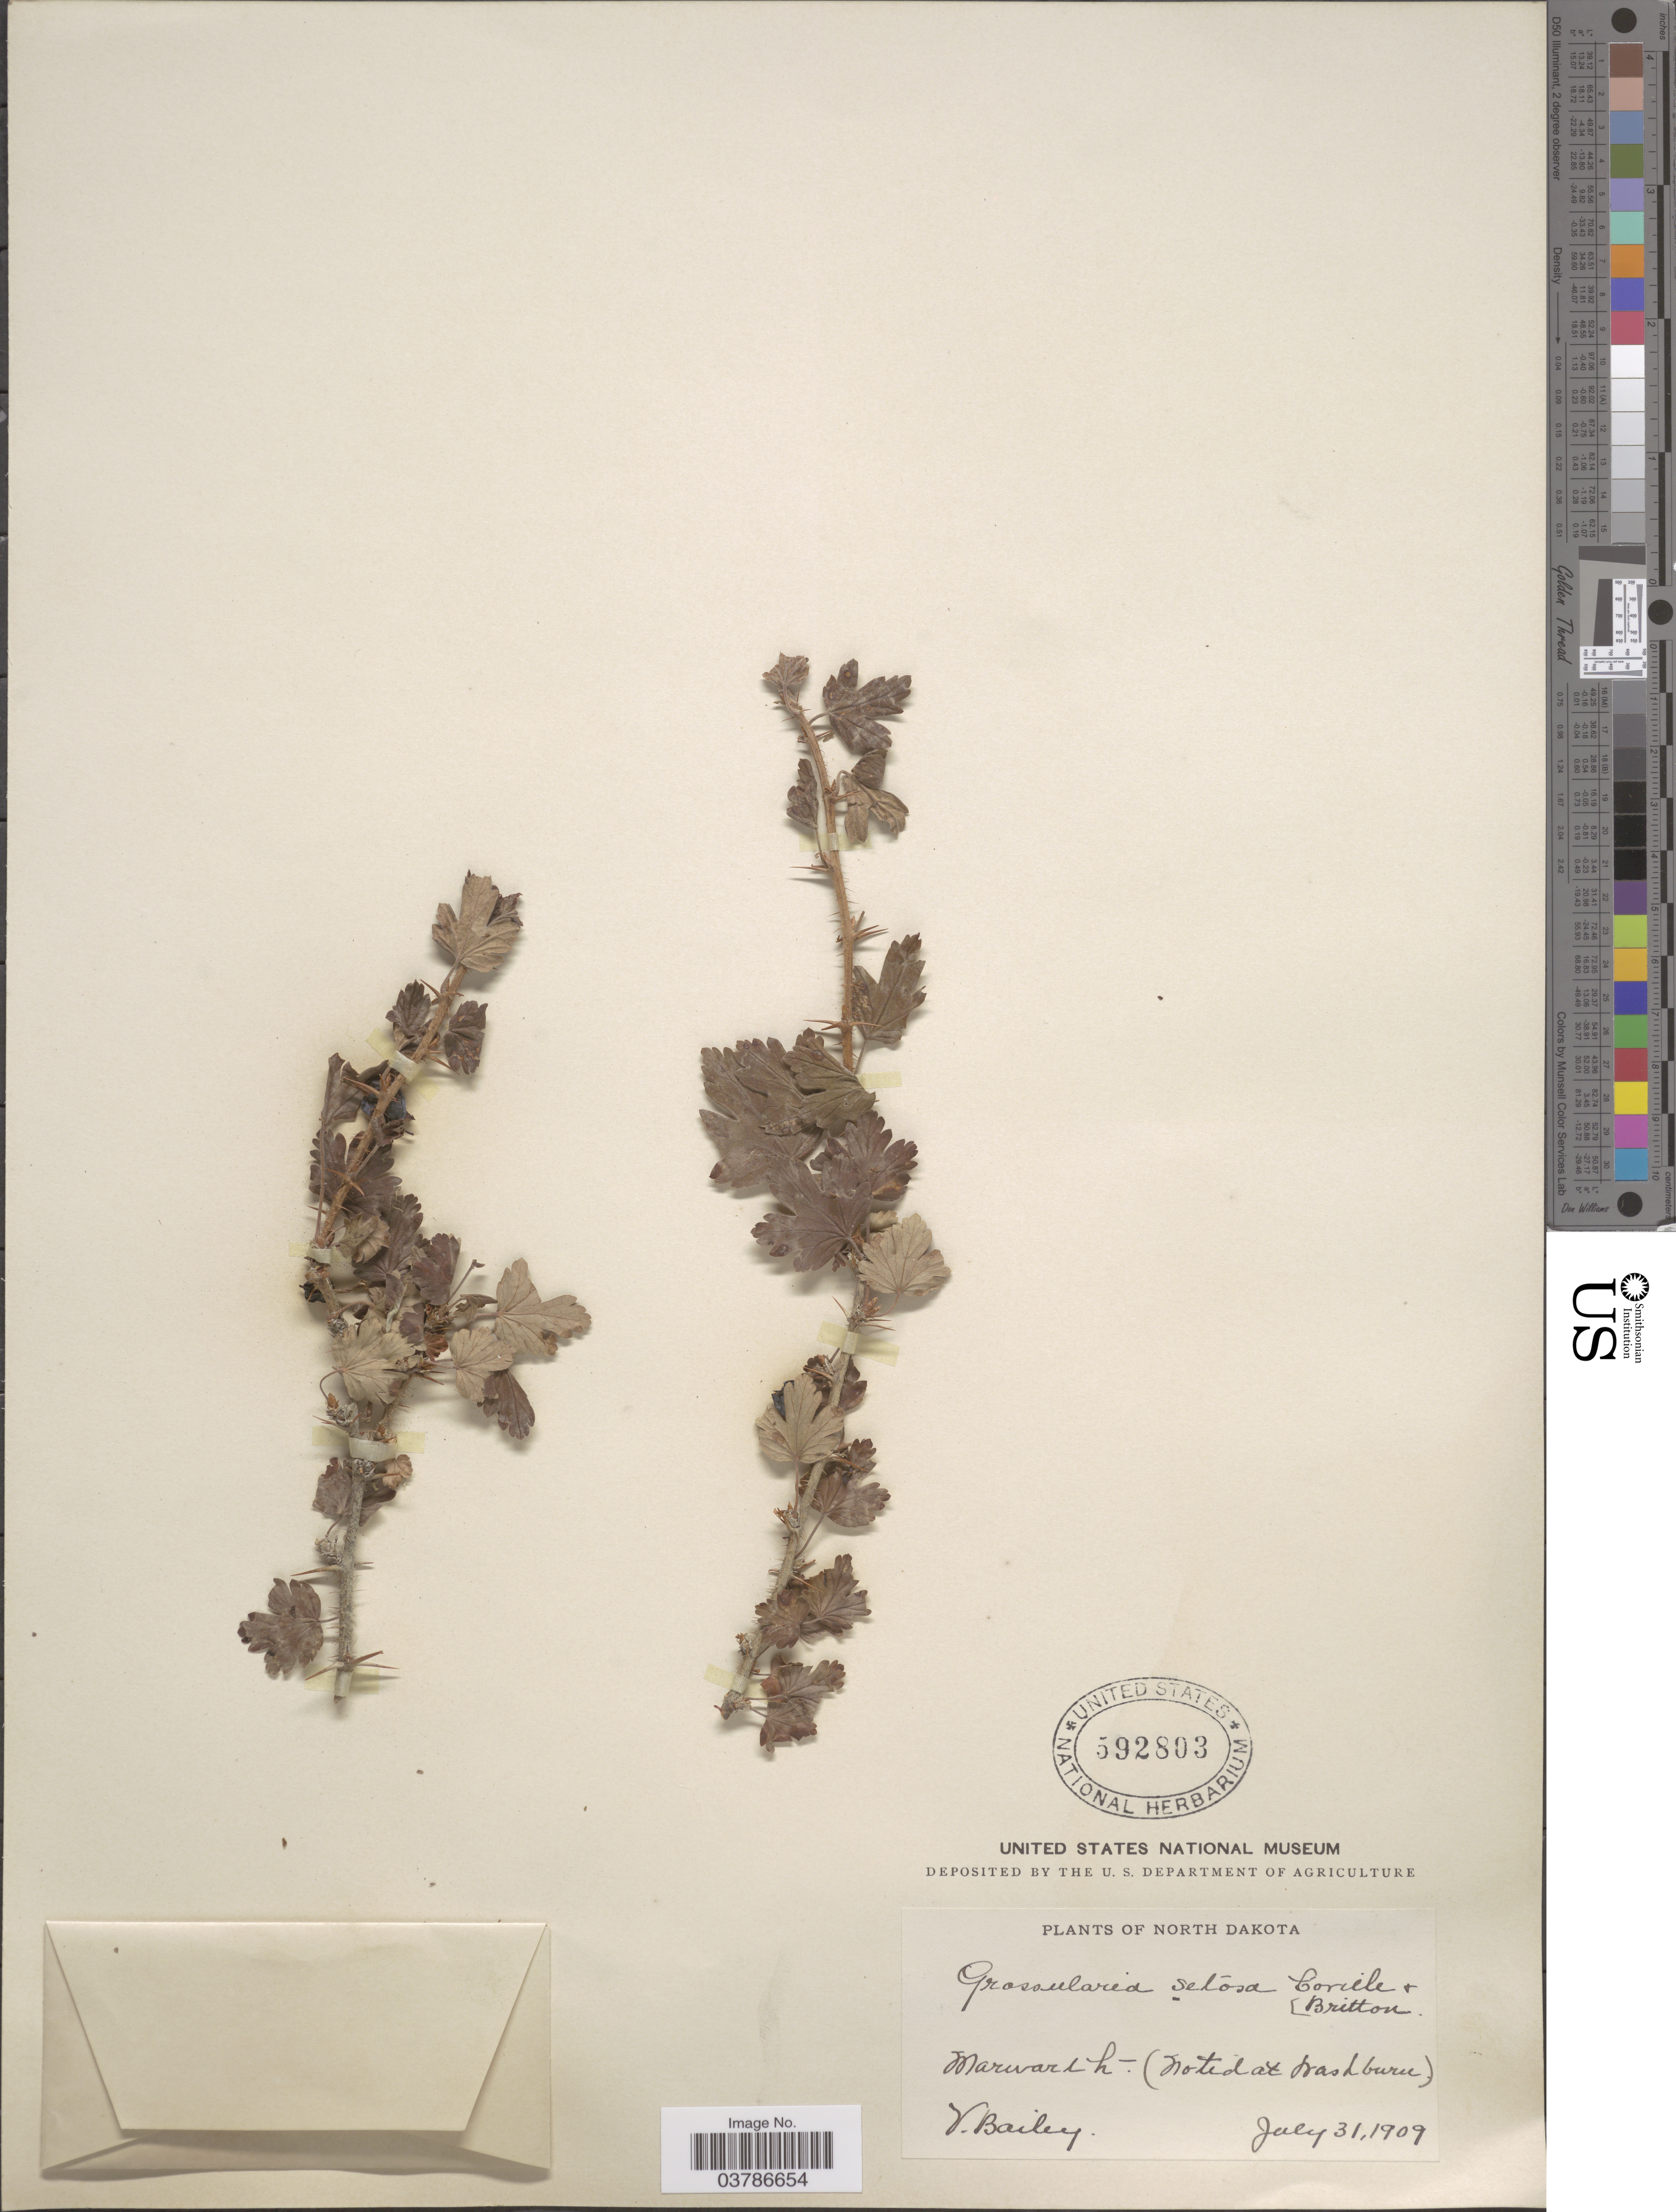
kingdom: Plantae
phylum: Tracheophyta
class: Magnoliopsida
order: Saxifragales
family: Grossulariaceae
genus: Ribes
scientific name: Ribes oxyacanthoides var. setosum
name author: (Lindl.) Dorn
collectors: V. L. Bailey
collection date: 1909-07-31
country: United States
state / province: North Dakota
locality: Marmarth (Noted at Washburn).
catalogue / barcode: US 592803